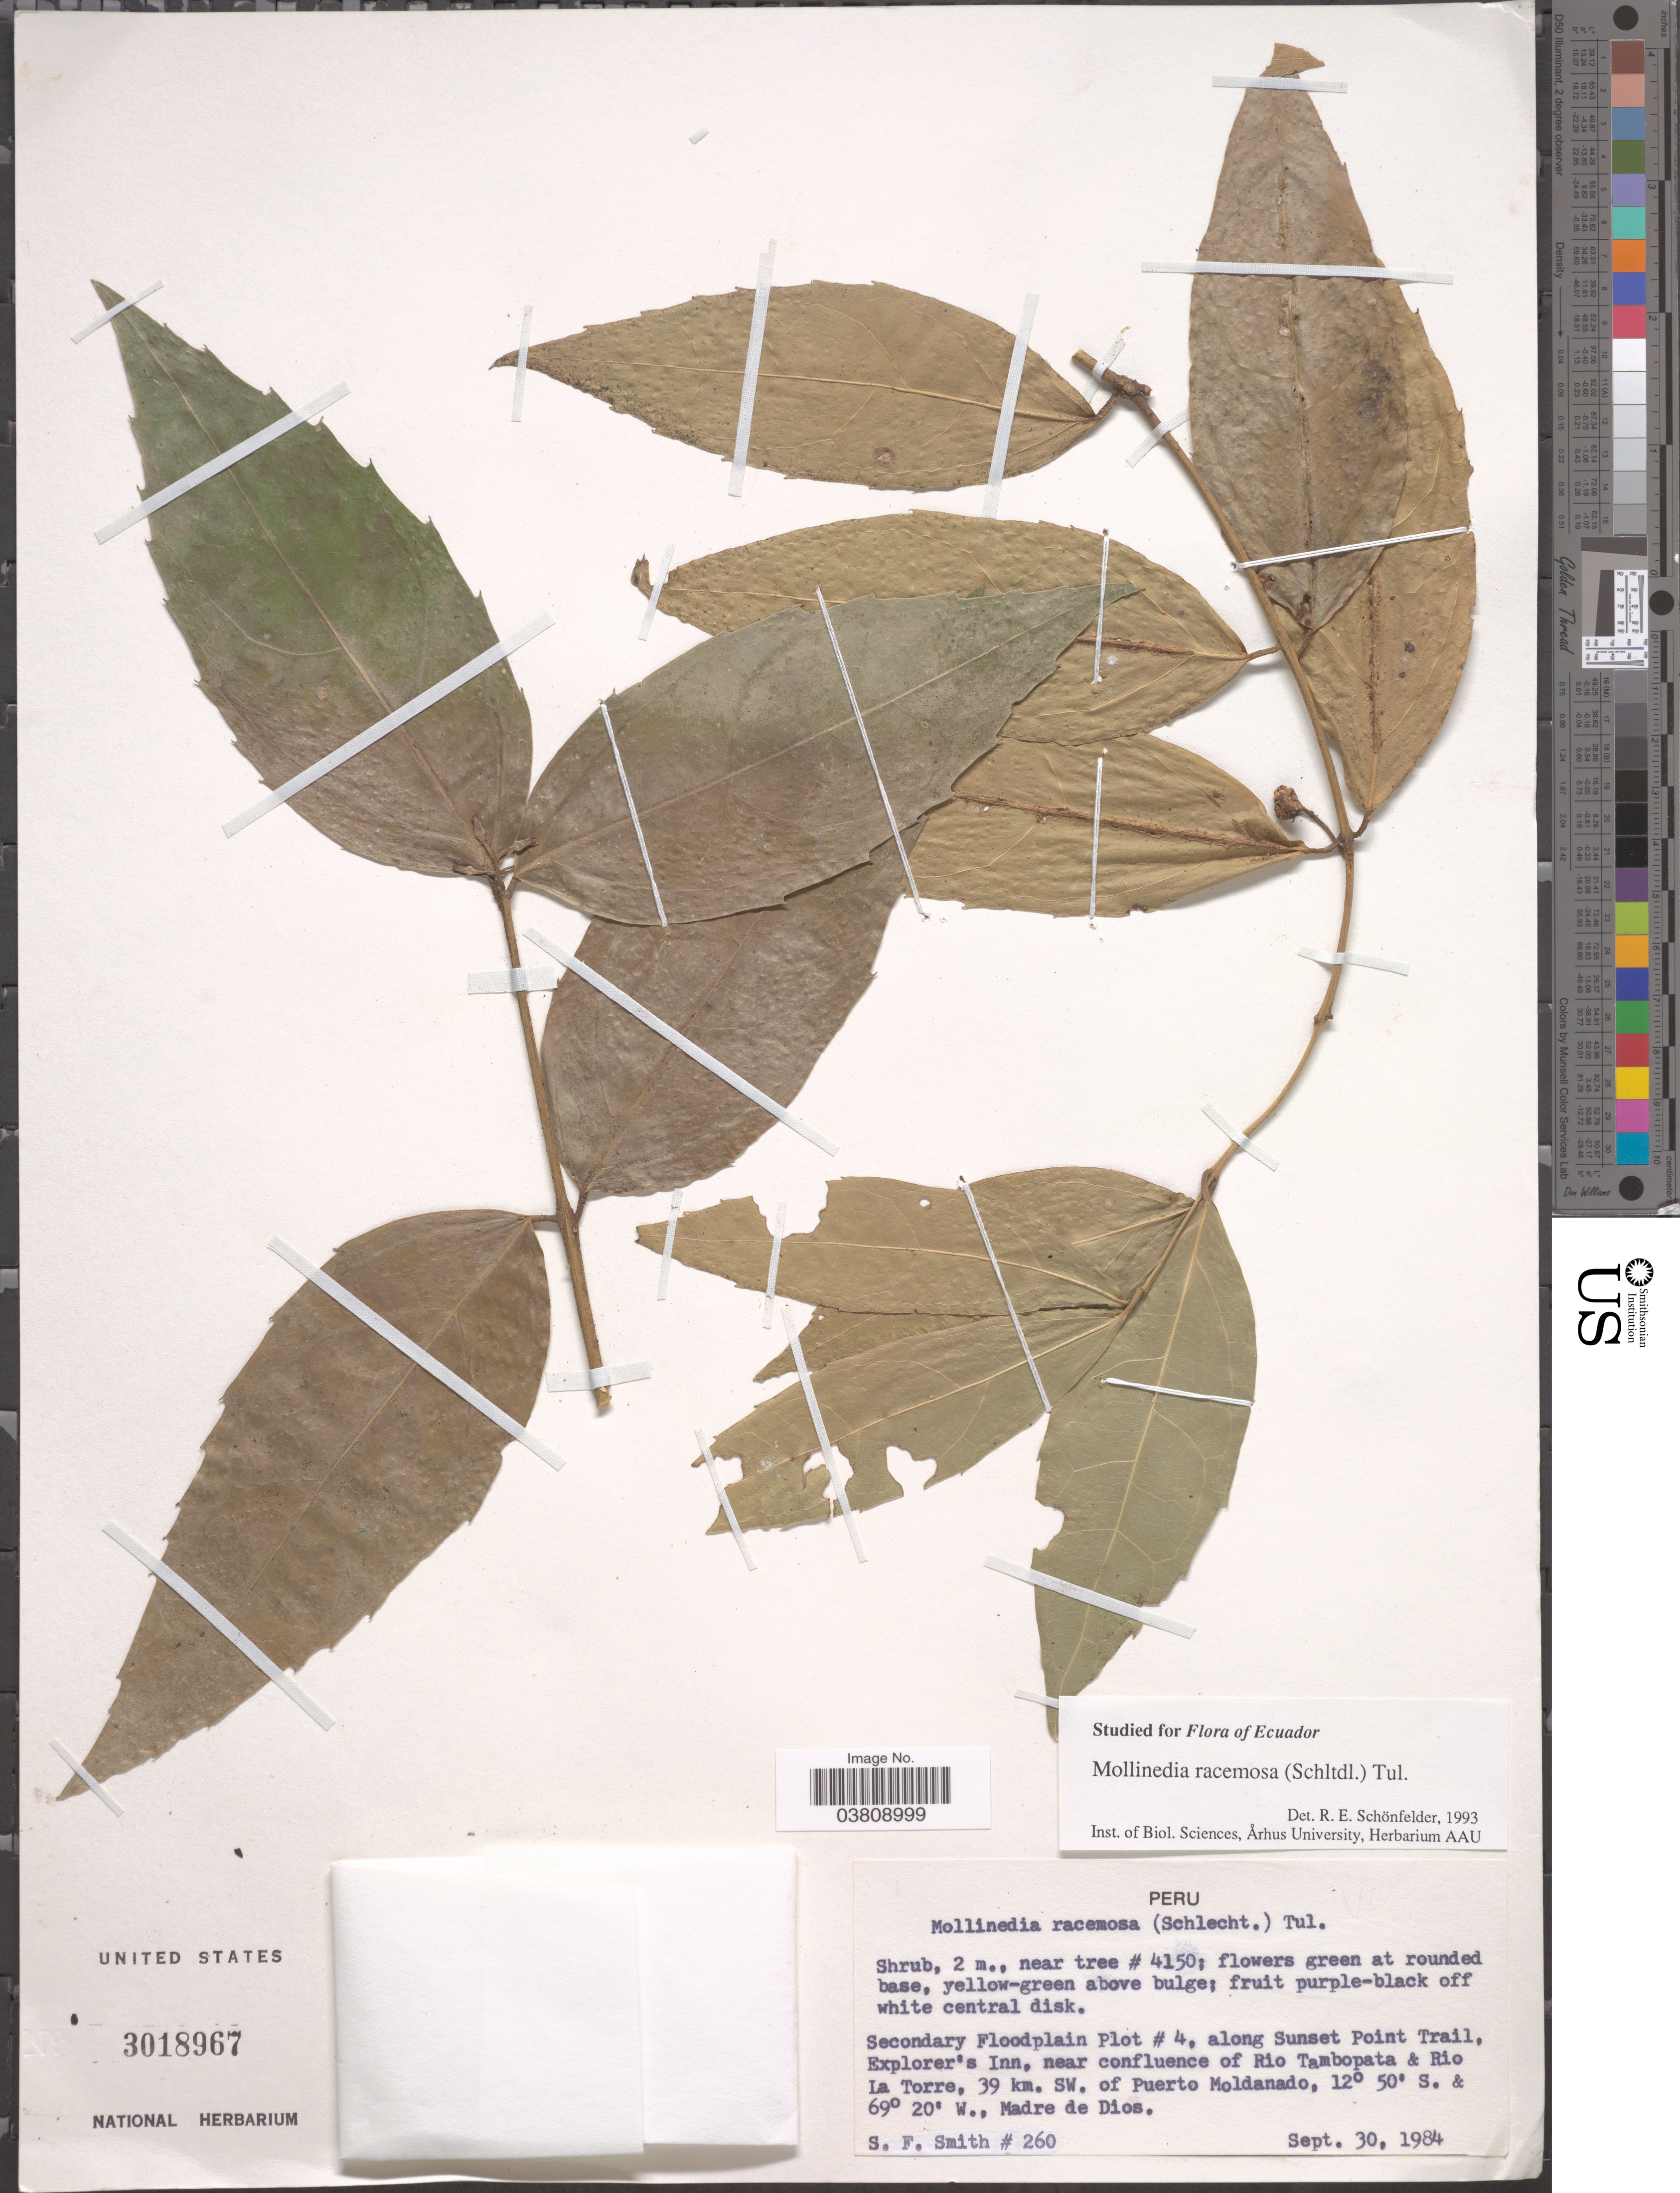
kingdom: Plantae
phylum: Tracheophyta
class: Magnoliopsida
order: Laurales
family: Monimiaceae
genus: Mollinedia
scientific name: Mollinedia racemosa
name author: (Schltdl.) Tul.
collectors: S.F. Smith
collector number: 260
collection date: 1984-09-30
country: Peru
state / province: Madre de Dios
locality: Secondary Floodplain Plot # 4, along Sunset Point Trail, Explorer's Inn, near confluence of Rio Tambopata & Rio La Torre, 39 km. SW. of Puerto Moldanado.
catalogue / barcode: US 3018967